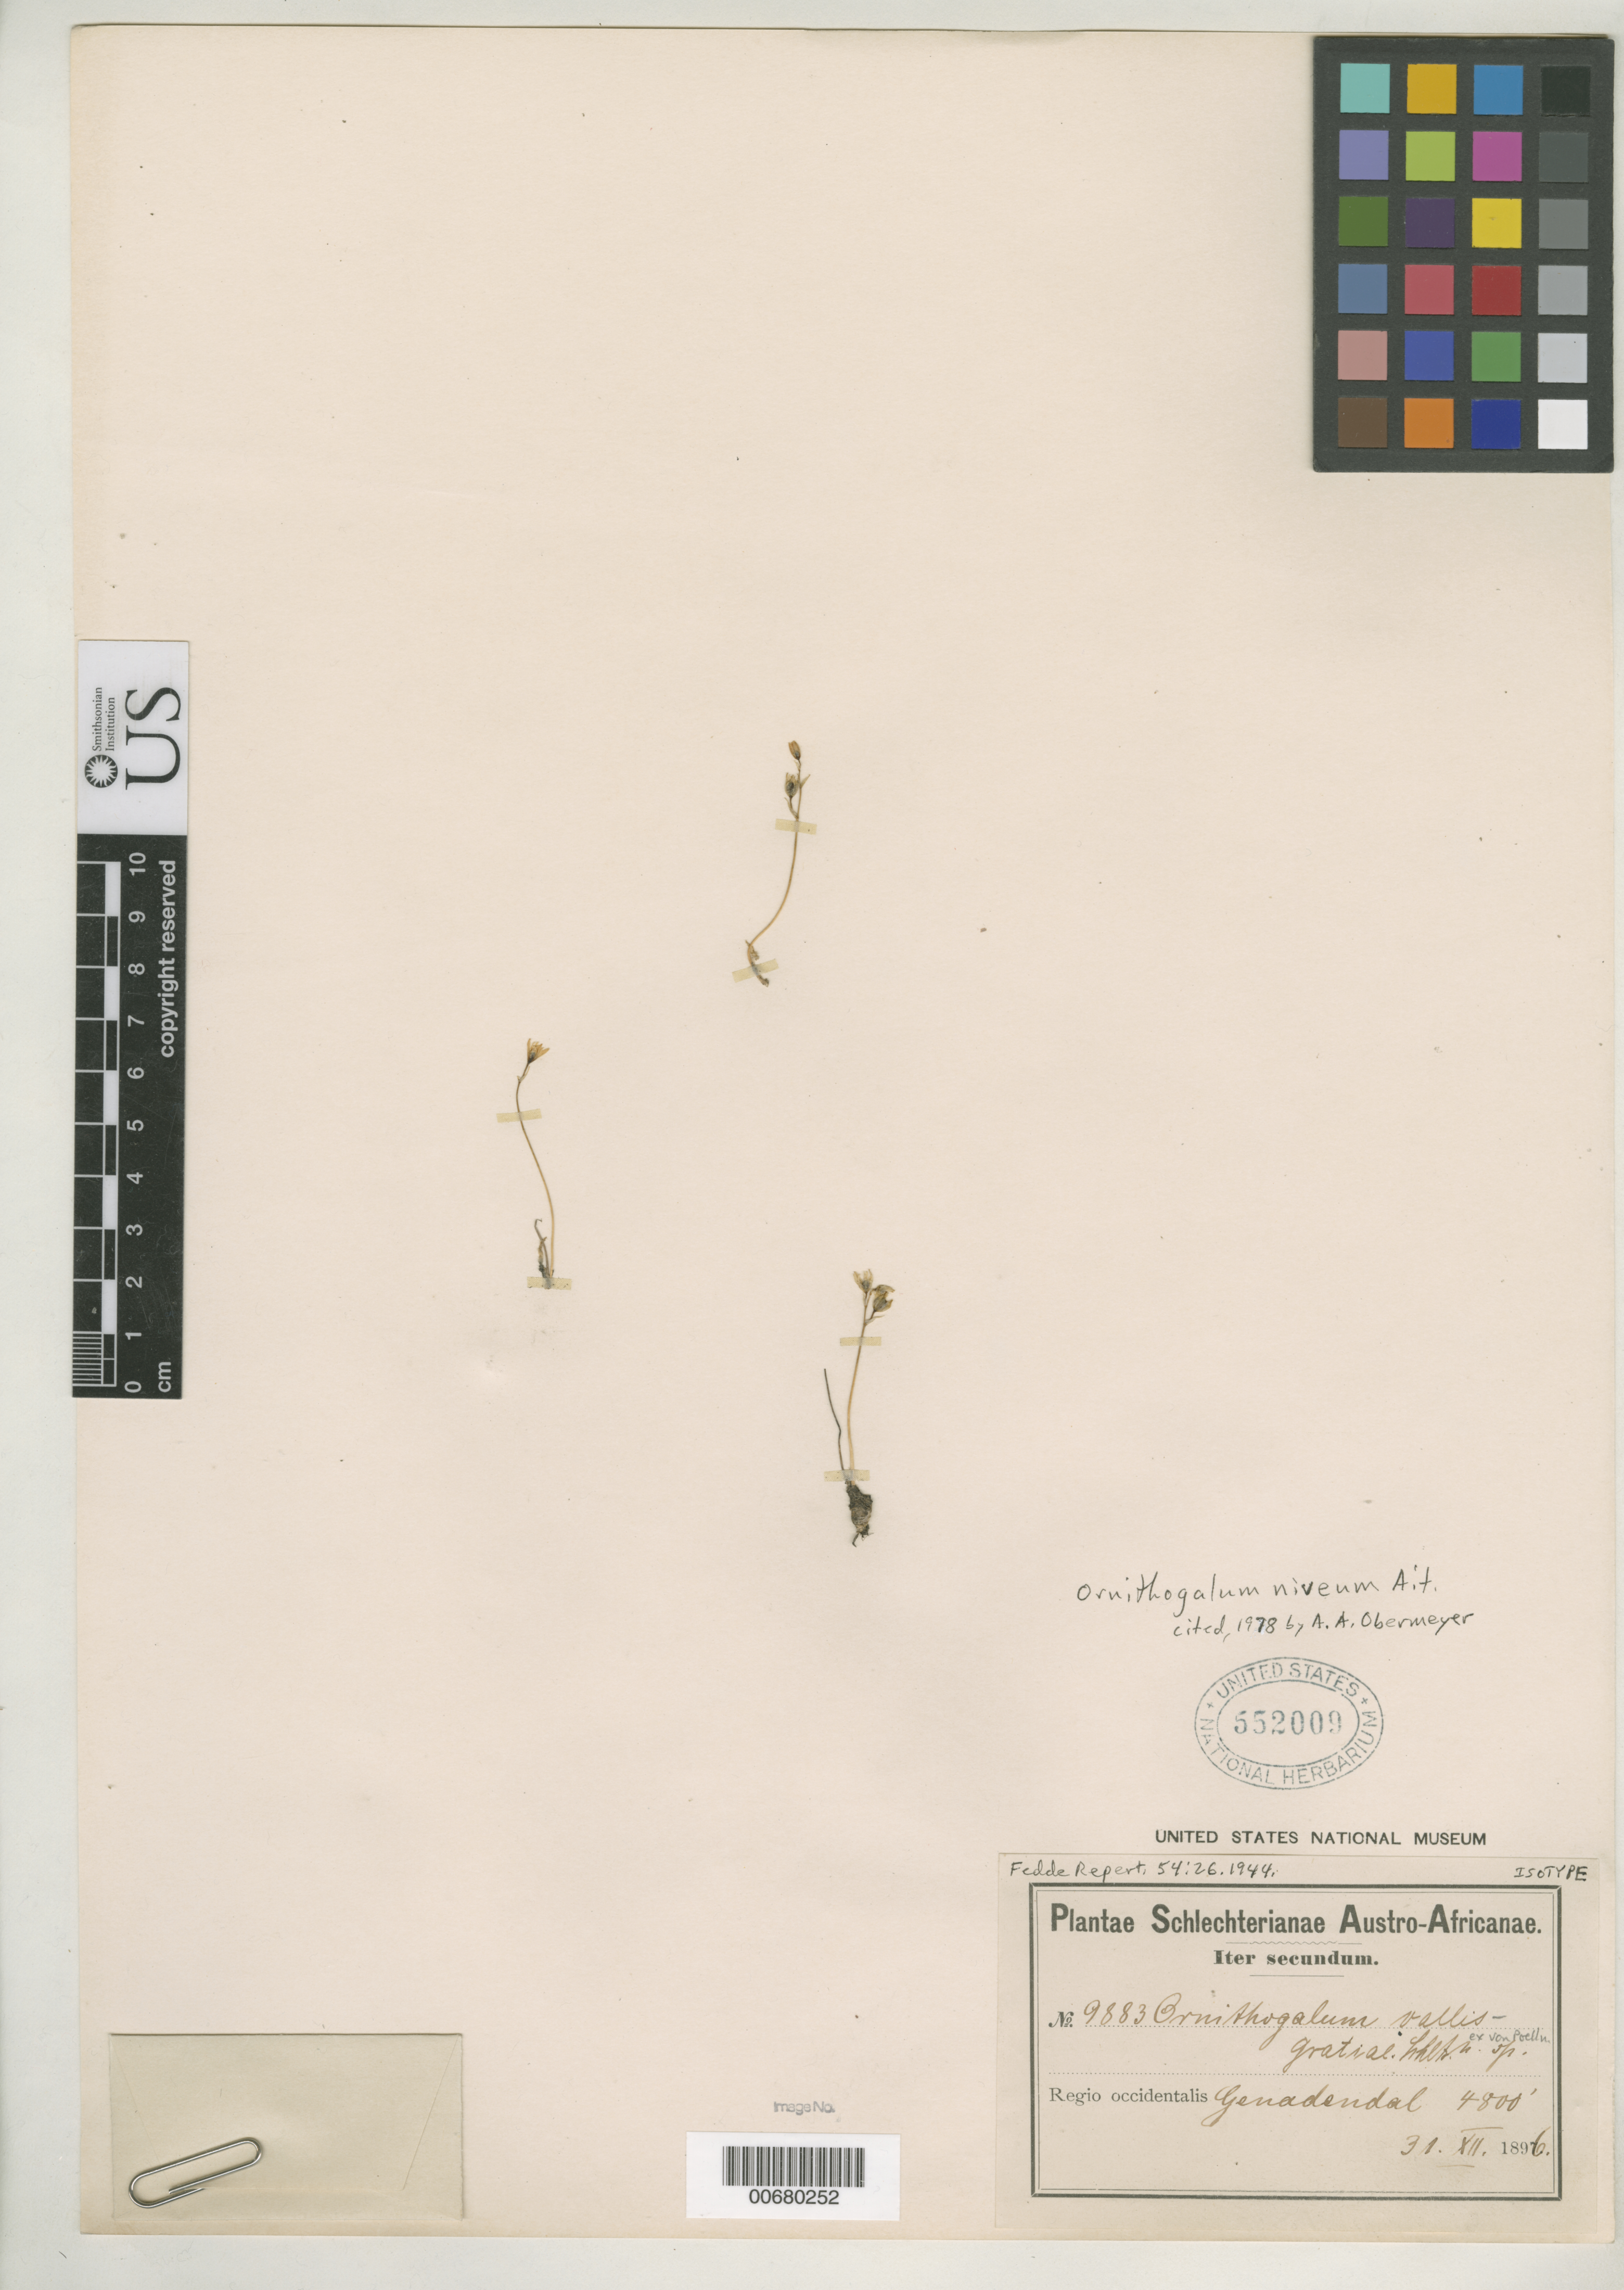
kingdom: Plantae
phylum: Tracheophyta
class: Liliopsida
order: Asparagales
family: Asparagaceae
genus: Ornithogalum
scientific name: Ornithogalum vallis-gratiae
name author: Schltr. ex Poelln.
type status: Isotype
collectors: F. R. R. Schlechter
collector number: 9883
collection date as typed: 31 Jul 1896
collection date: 1896-07-31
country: South Africa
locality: West Kapland, Genadendal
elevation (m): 1463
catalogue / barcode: US 552009